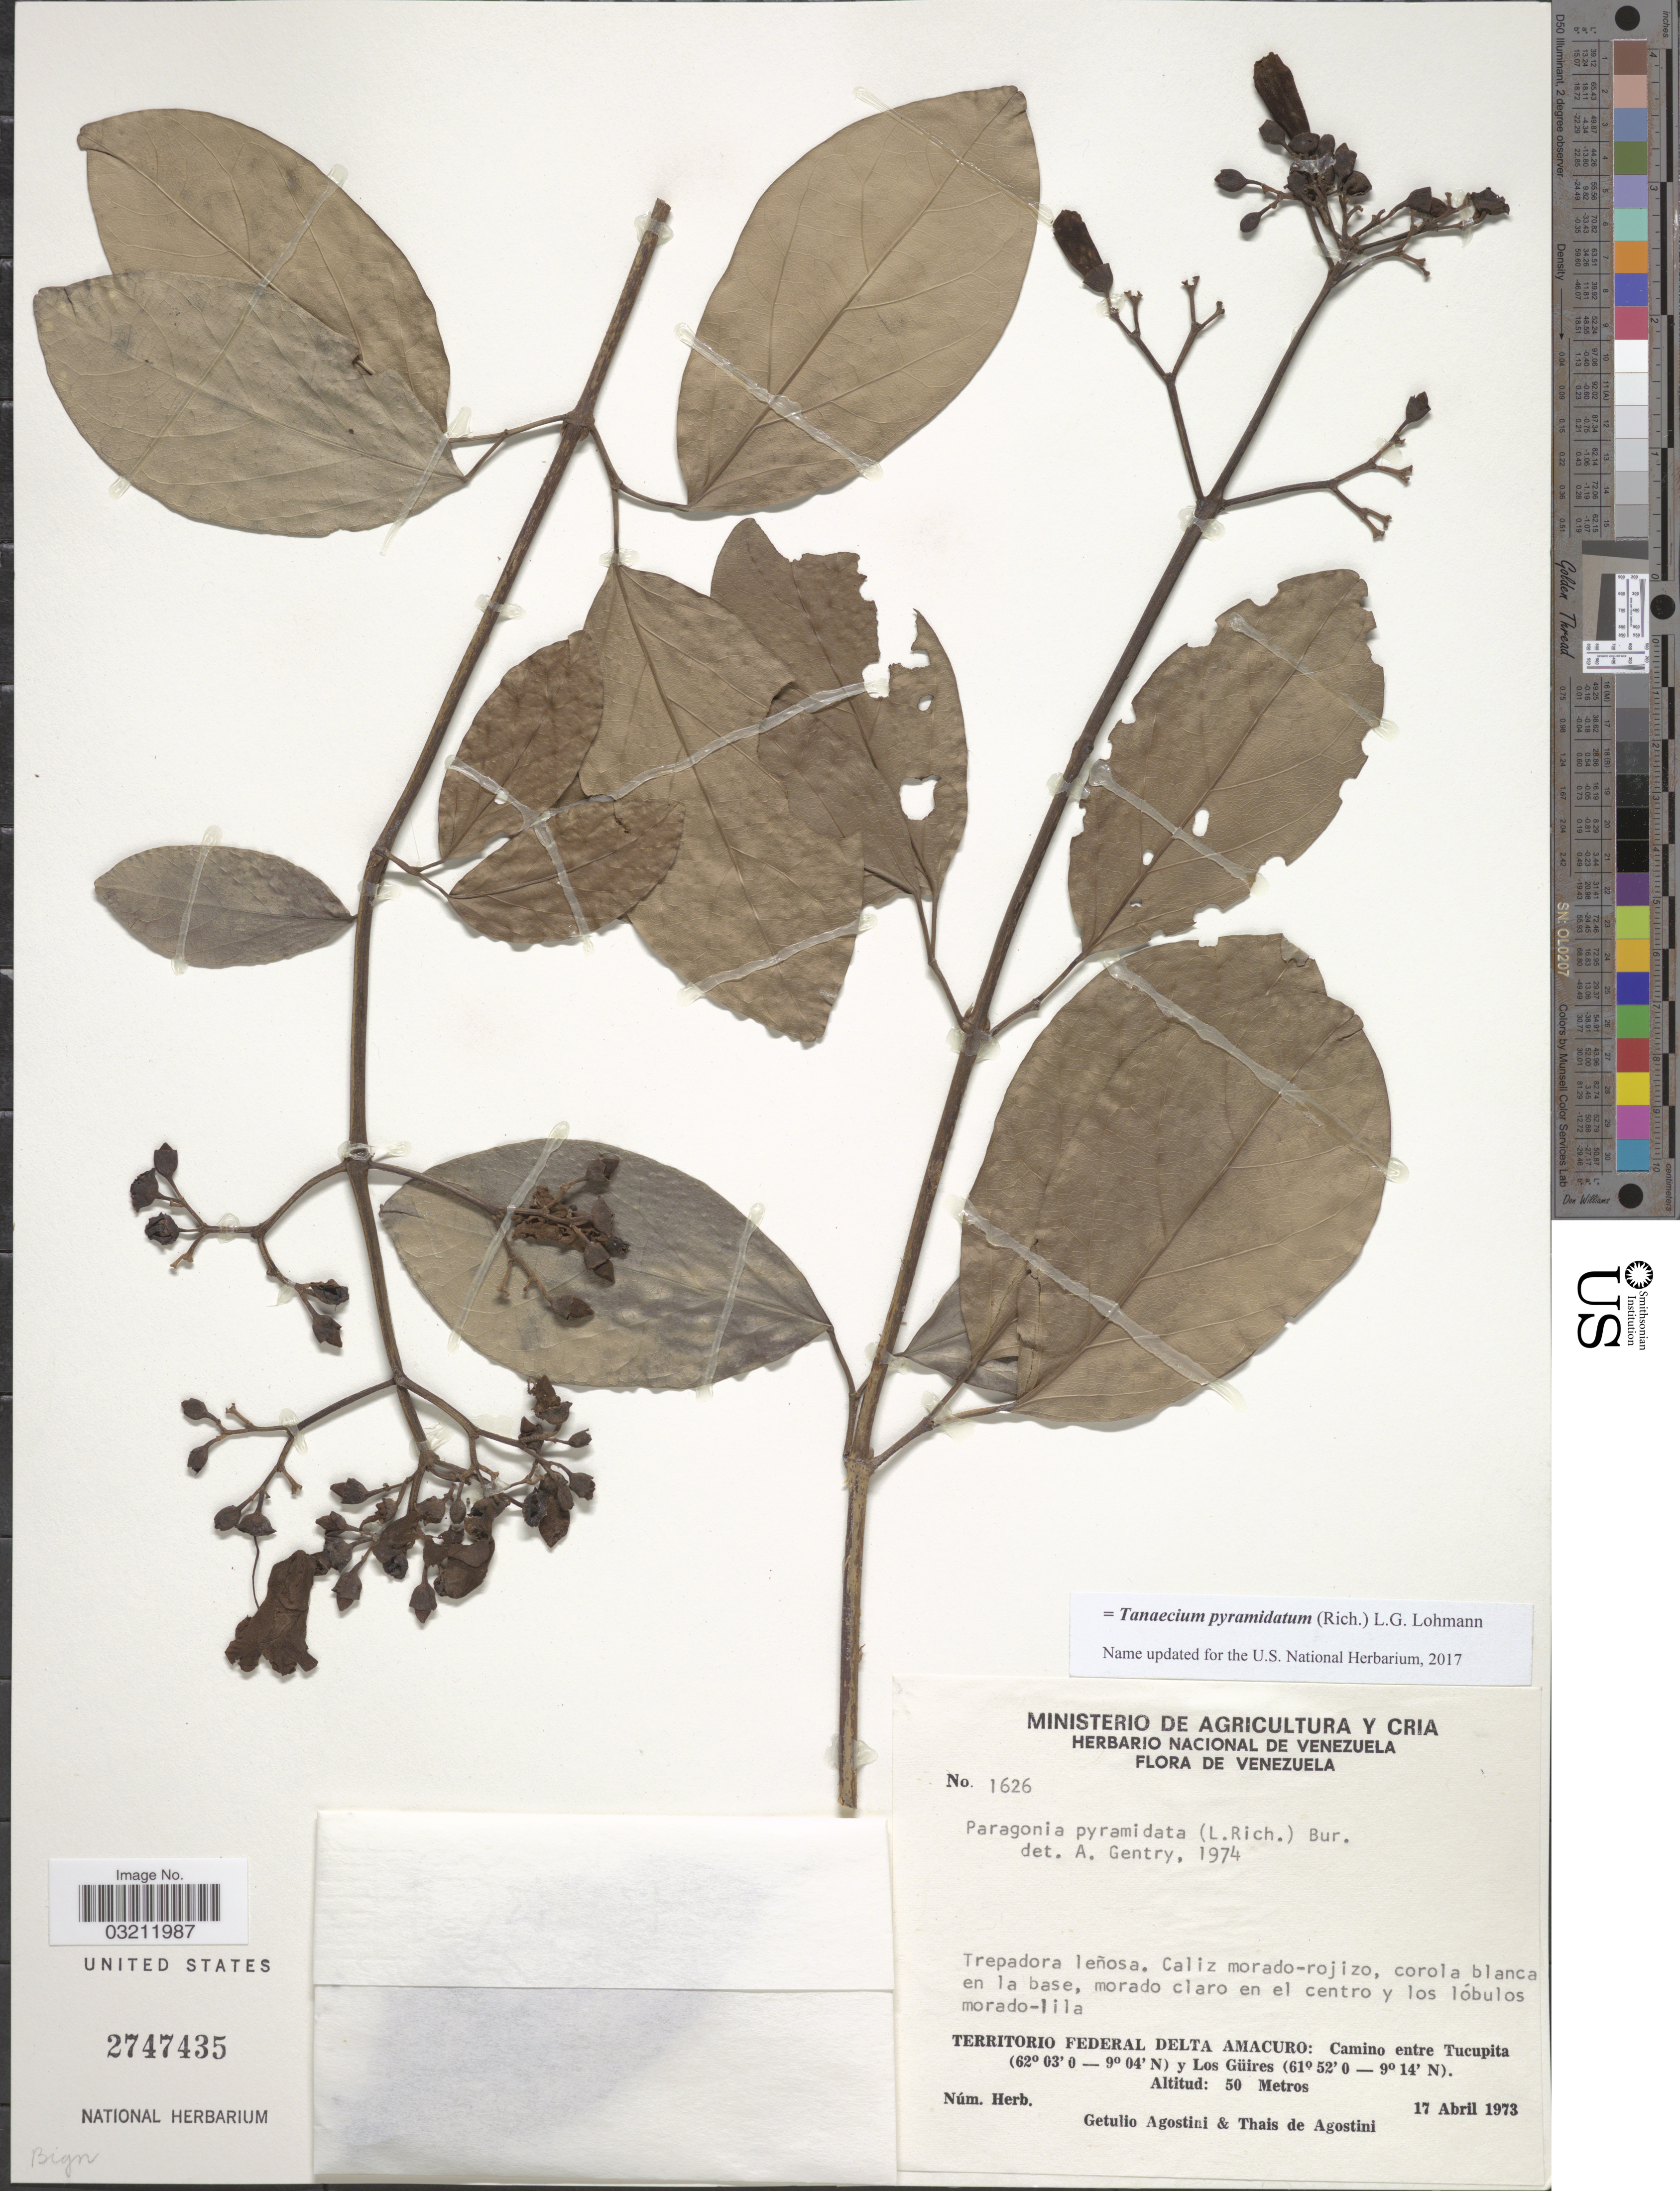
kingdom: Plantae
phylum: Tracheophyta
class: Magnoliopsida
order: Lamiales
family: Bignoniaceae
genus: Tanaecium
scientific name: Tanaecium pyramidatum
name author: (Rich.) L.G. Lohmann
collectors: G. Agostini & T. Agostini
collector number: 1626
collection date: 1973-04-17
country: Venezuela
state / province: Delta Amacuro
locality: Territorio Federal Delta Amacuro: Camino entre Tucupita y Los Güires.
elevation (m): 50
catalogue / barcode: US 2747435